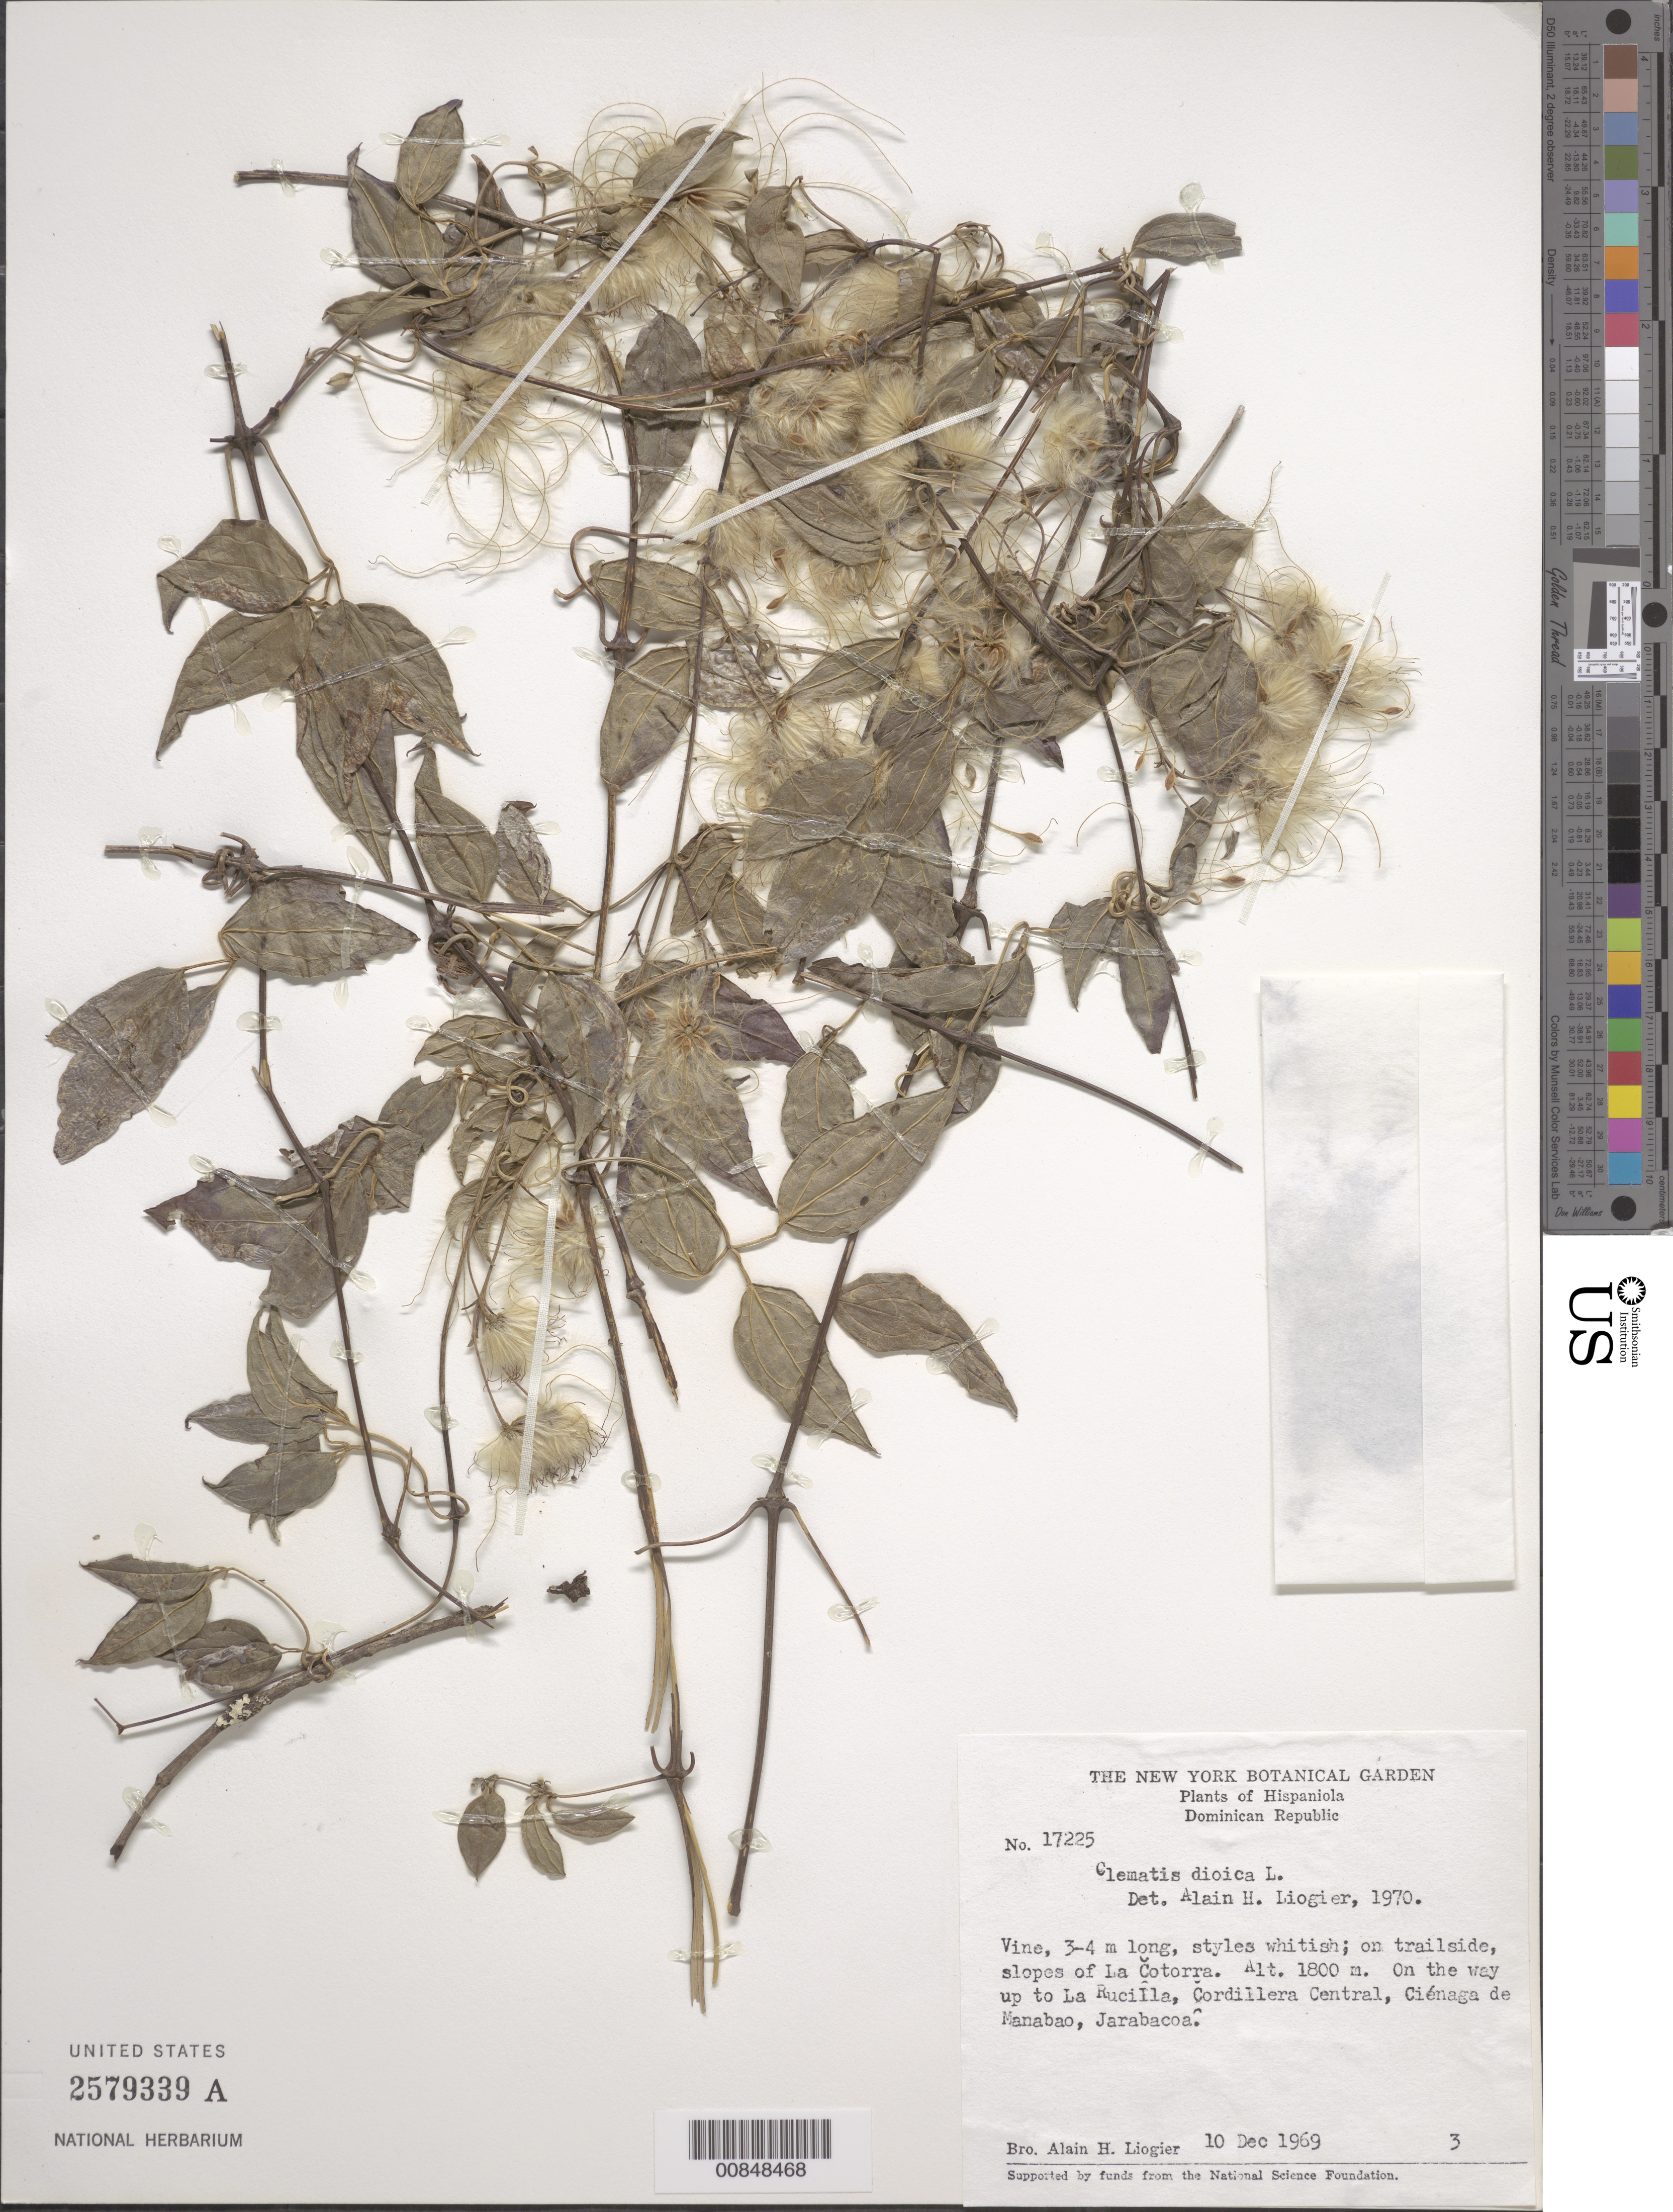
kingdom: Plantae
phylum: Tracheophyta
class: Magnoliopsida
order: Ranunculales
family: Ranunculaceae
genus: Clematis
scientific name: Clematis dioica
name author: L.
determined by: Liogier, Alain H.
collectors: A. H. Liogier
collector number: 17225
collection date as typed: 10 Dec 1969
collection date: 1969-12-10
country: Dominican Republic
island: Hispaniola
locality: On trailside slopes of La Cotorra. On the way up to La Rucilla, Cordillera Central, Ciénaga de Manabao, Jarabacoa.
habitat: On trailside slopes.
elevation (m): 1800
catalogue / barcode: US 2579339A